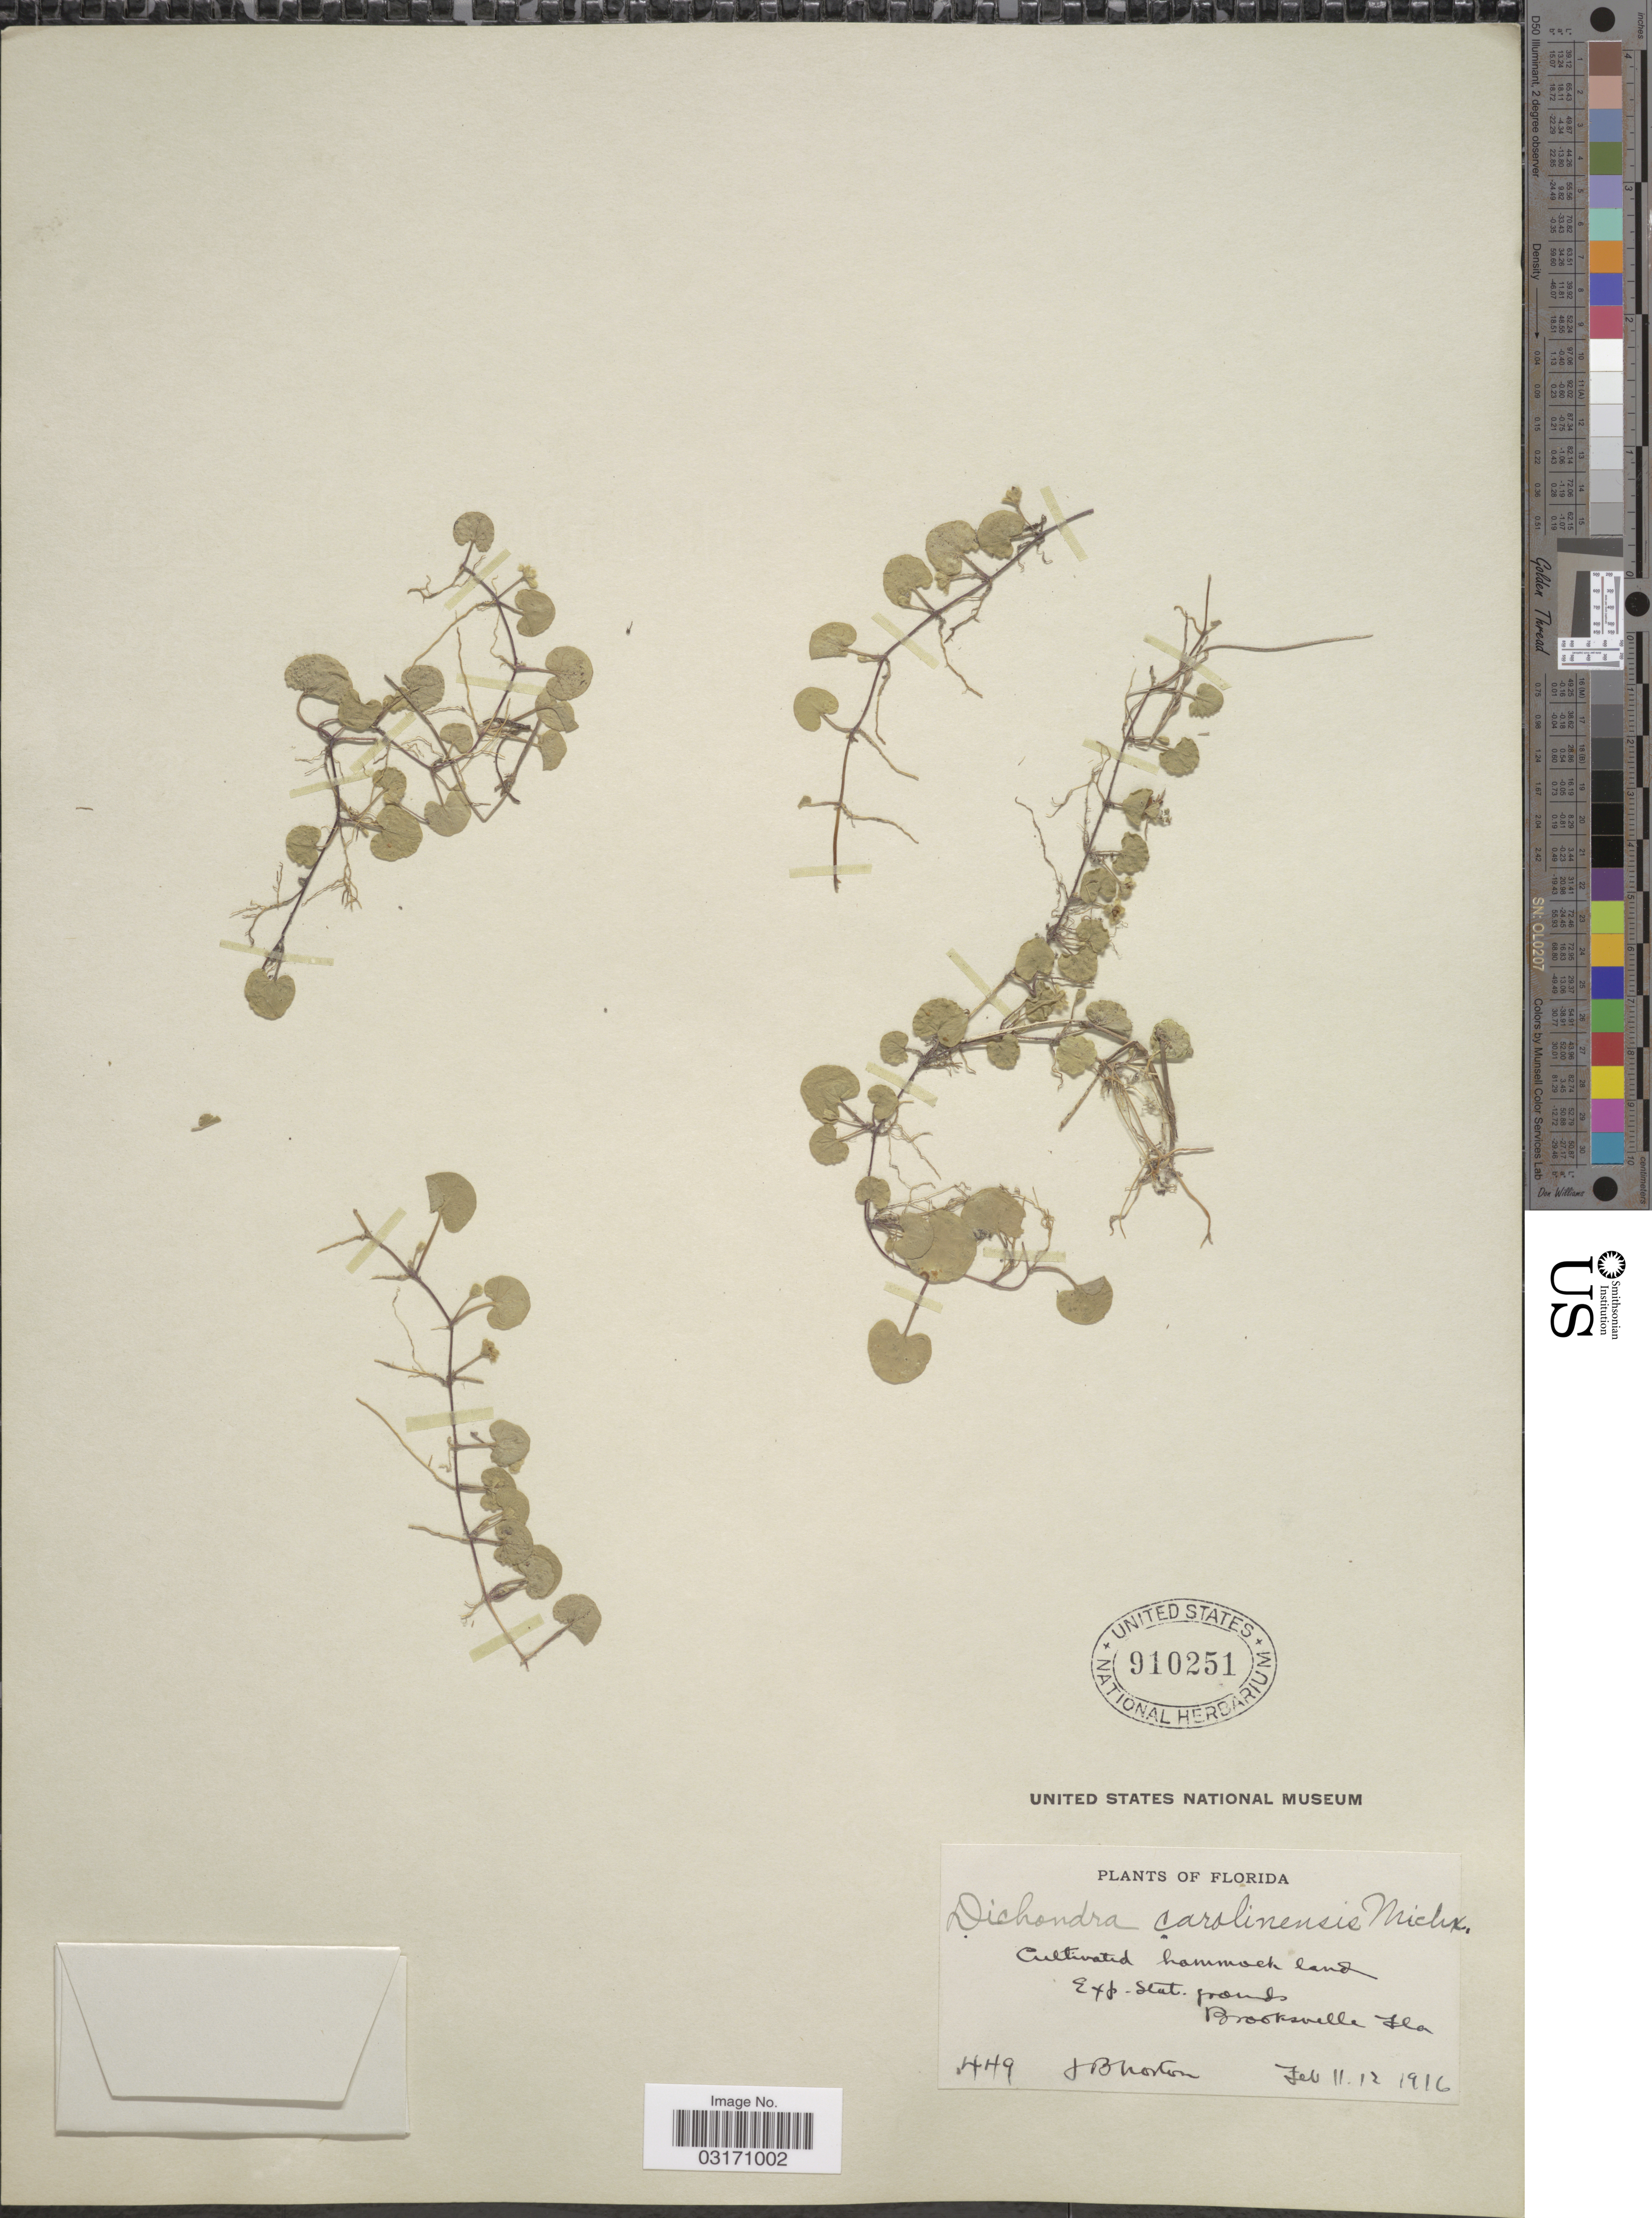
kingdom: Plantae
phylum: Tracheophyta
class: Magnoliopsida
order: Solanales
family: Convolvulaceae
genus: Dichondra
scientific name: Dichondra carolinensis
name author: Michx.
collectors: J. B. Norton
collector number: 449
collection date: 1916-02-11/1916-02-12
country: United States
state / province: Florida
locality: Exp. Stat. grounds Brooksville.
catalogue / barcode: US 910251